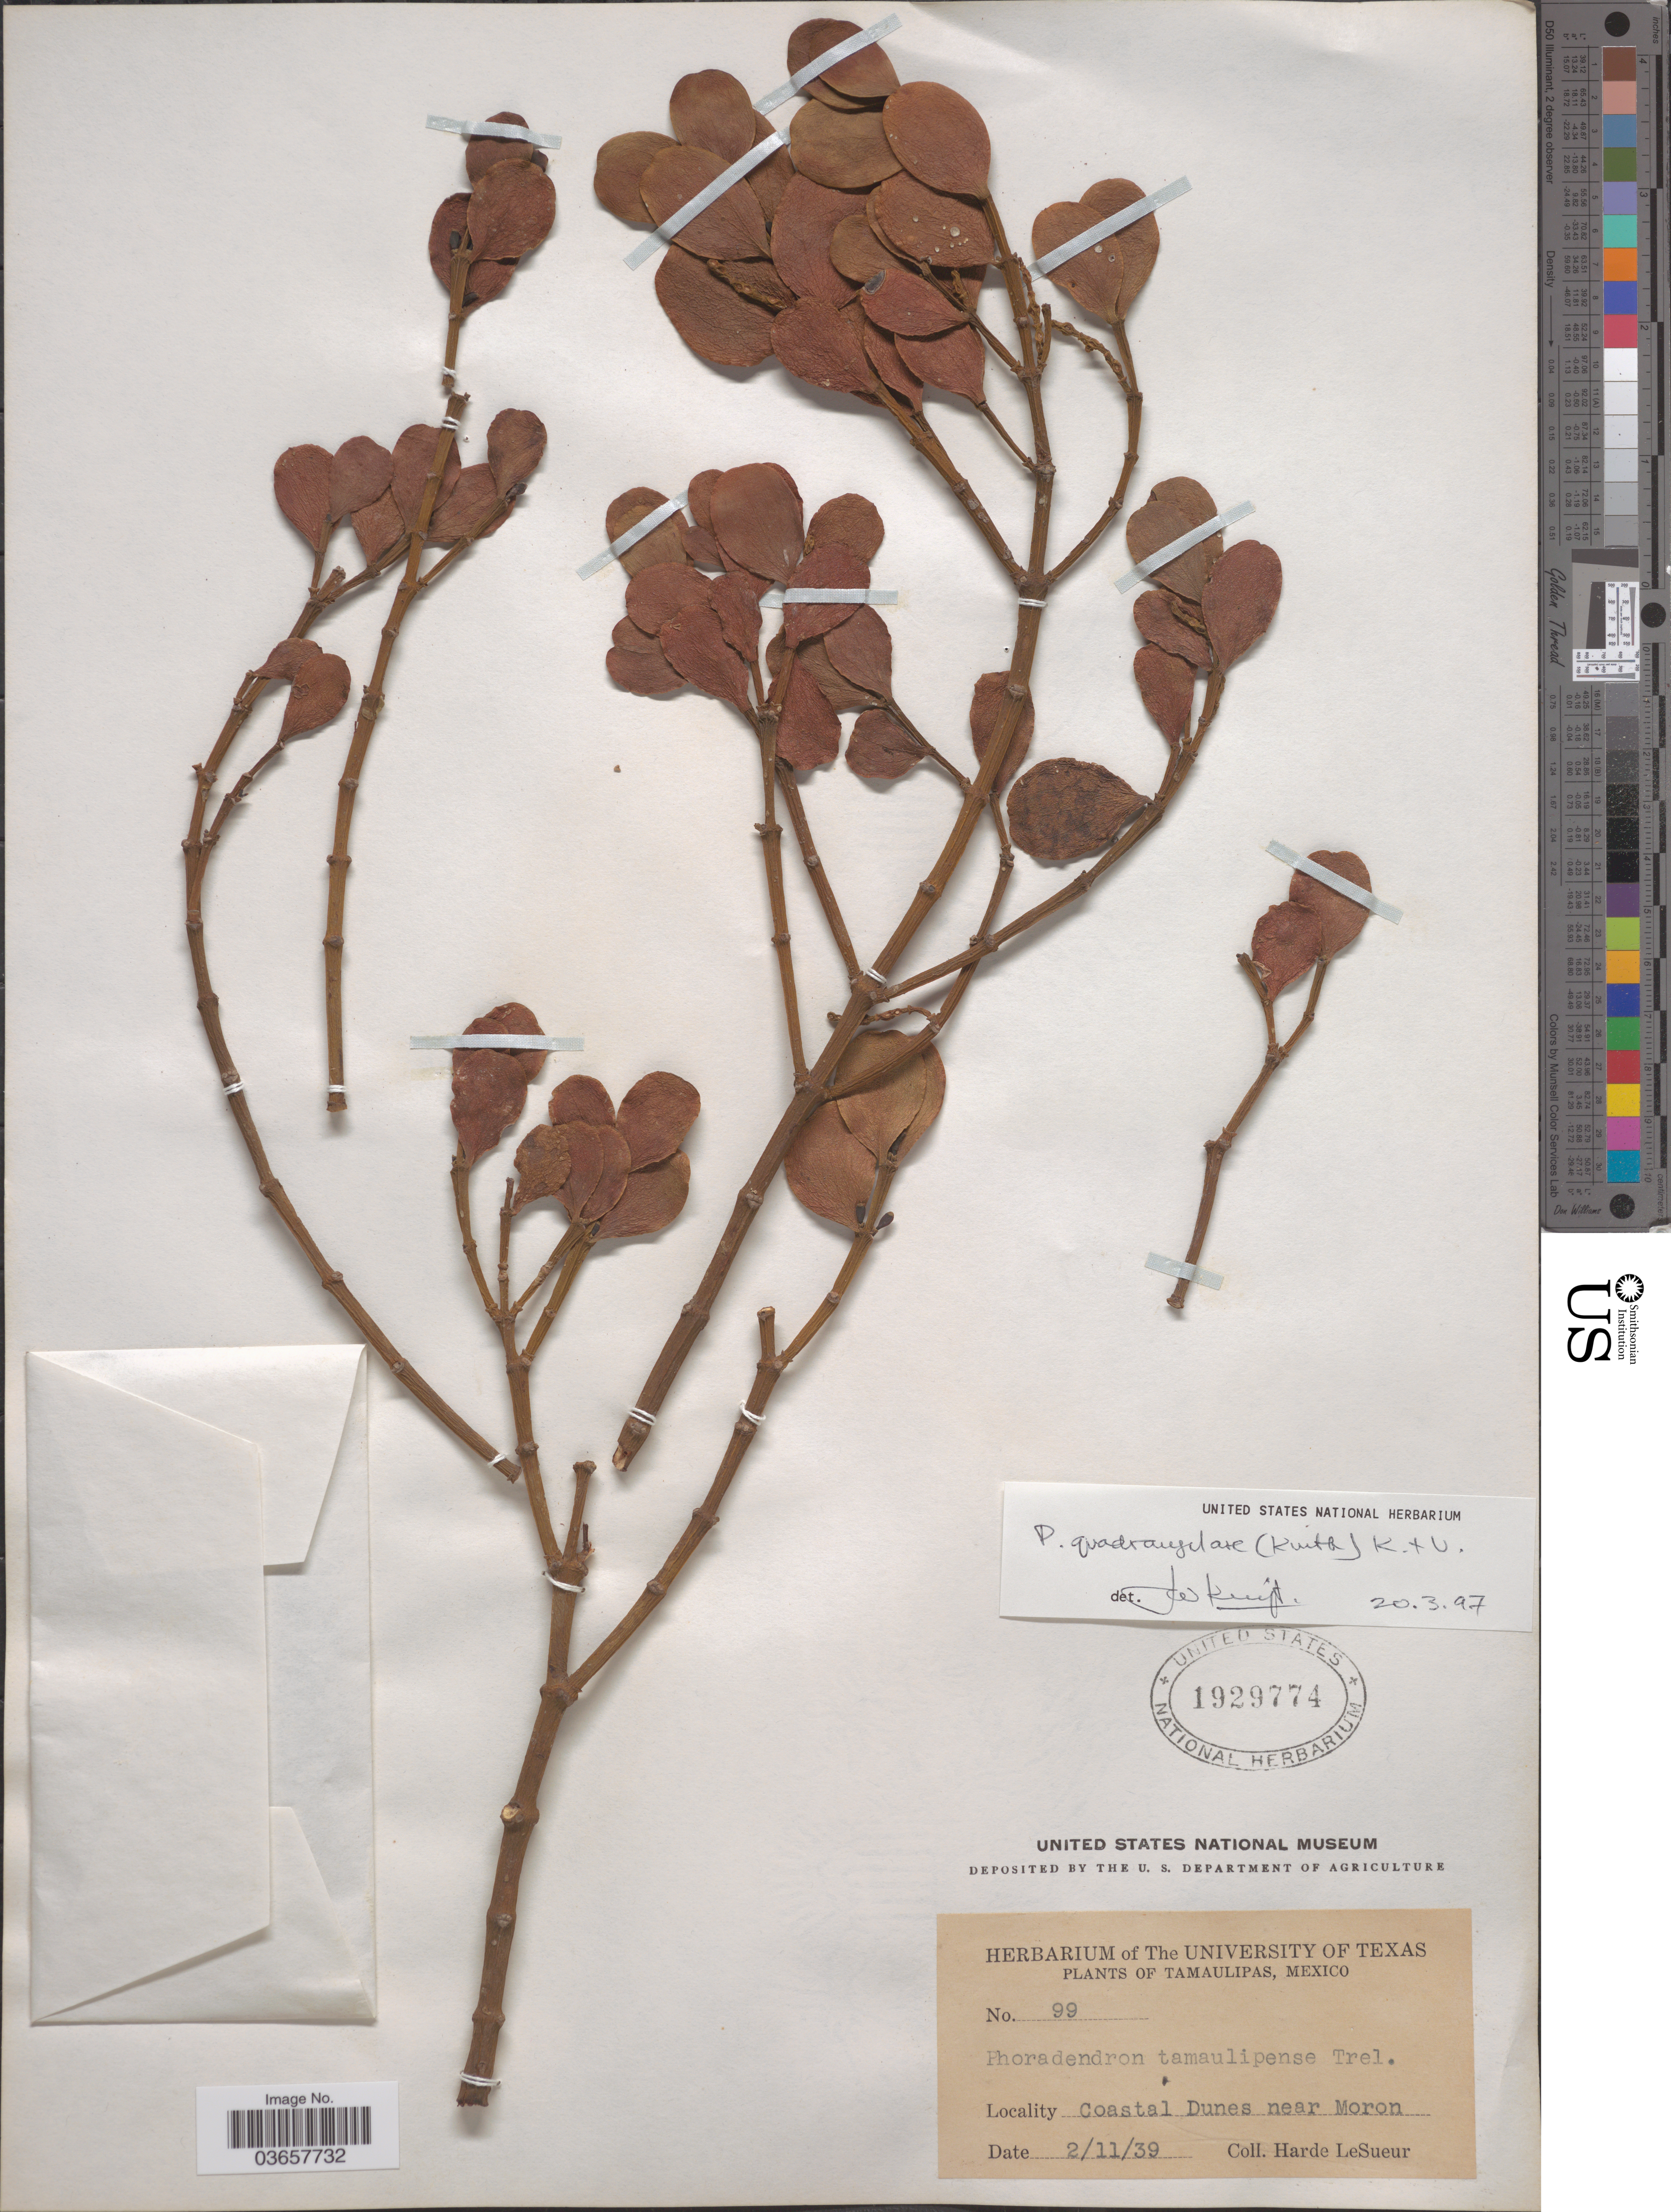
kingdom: Plantae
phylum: Tracheophyta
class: Magnoliopsida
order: Santalales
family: Viscaceae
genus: Phoradendron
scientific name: Phoradendron quadrangulare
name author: (Kunth) Griseb.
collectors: H. LeSueur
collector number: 99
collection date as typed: Transcribed d/m/y: 2/11/39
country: Mexico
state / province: Tamaulipas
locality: Coastal Dunes near Moron.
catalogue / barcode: US 1929774